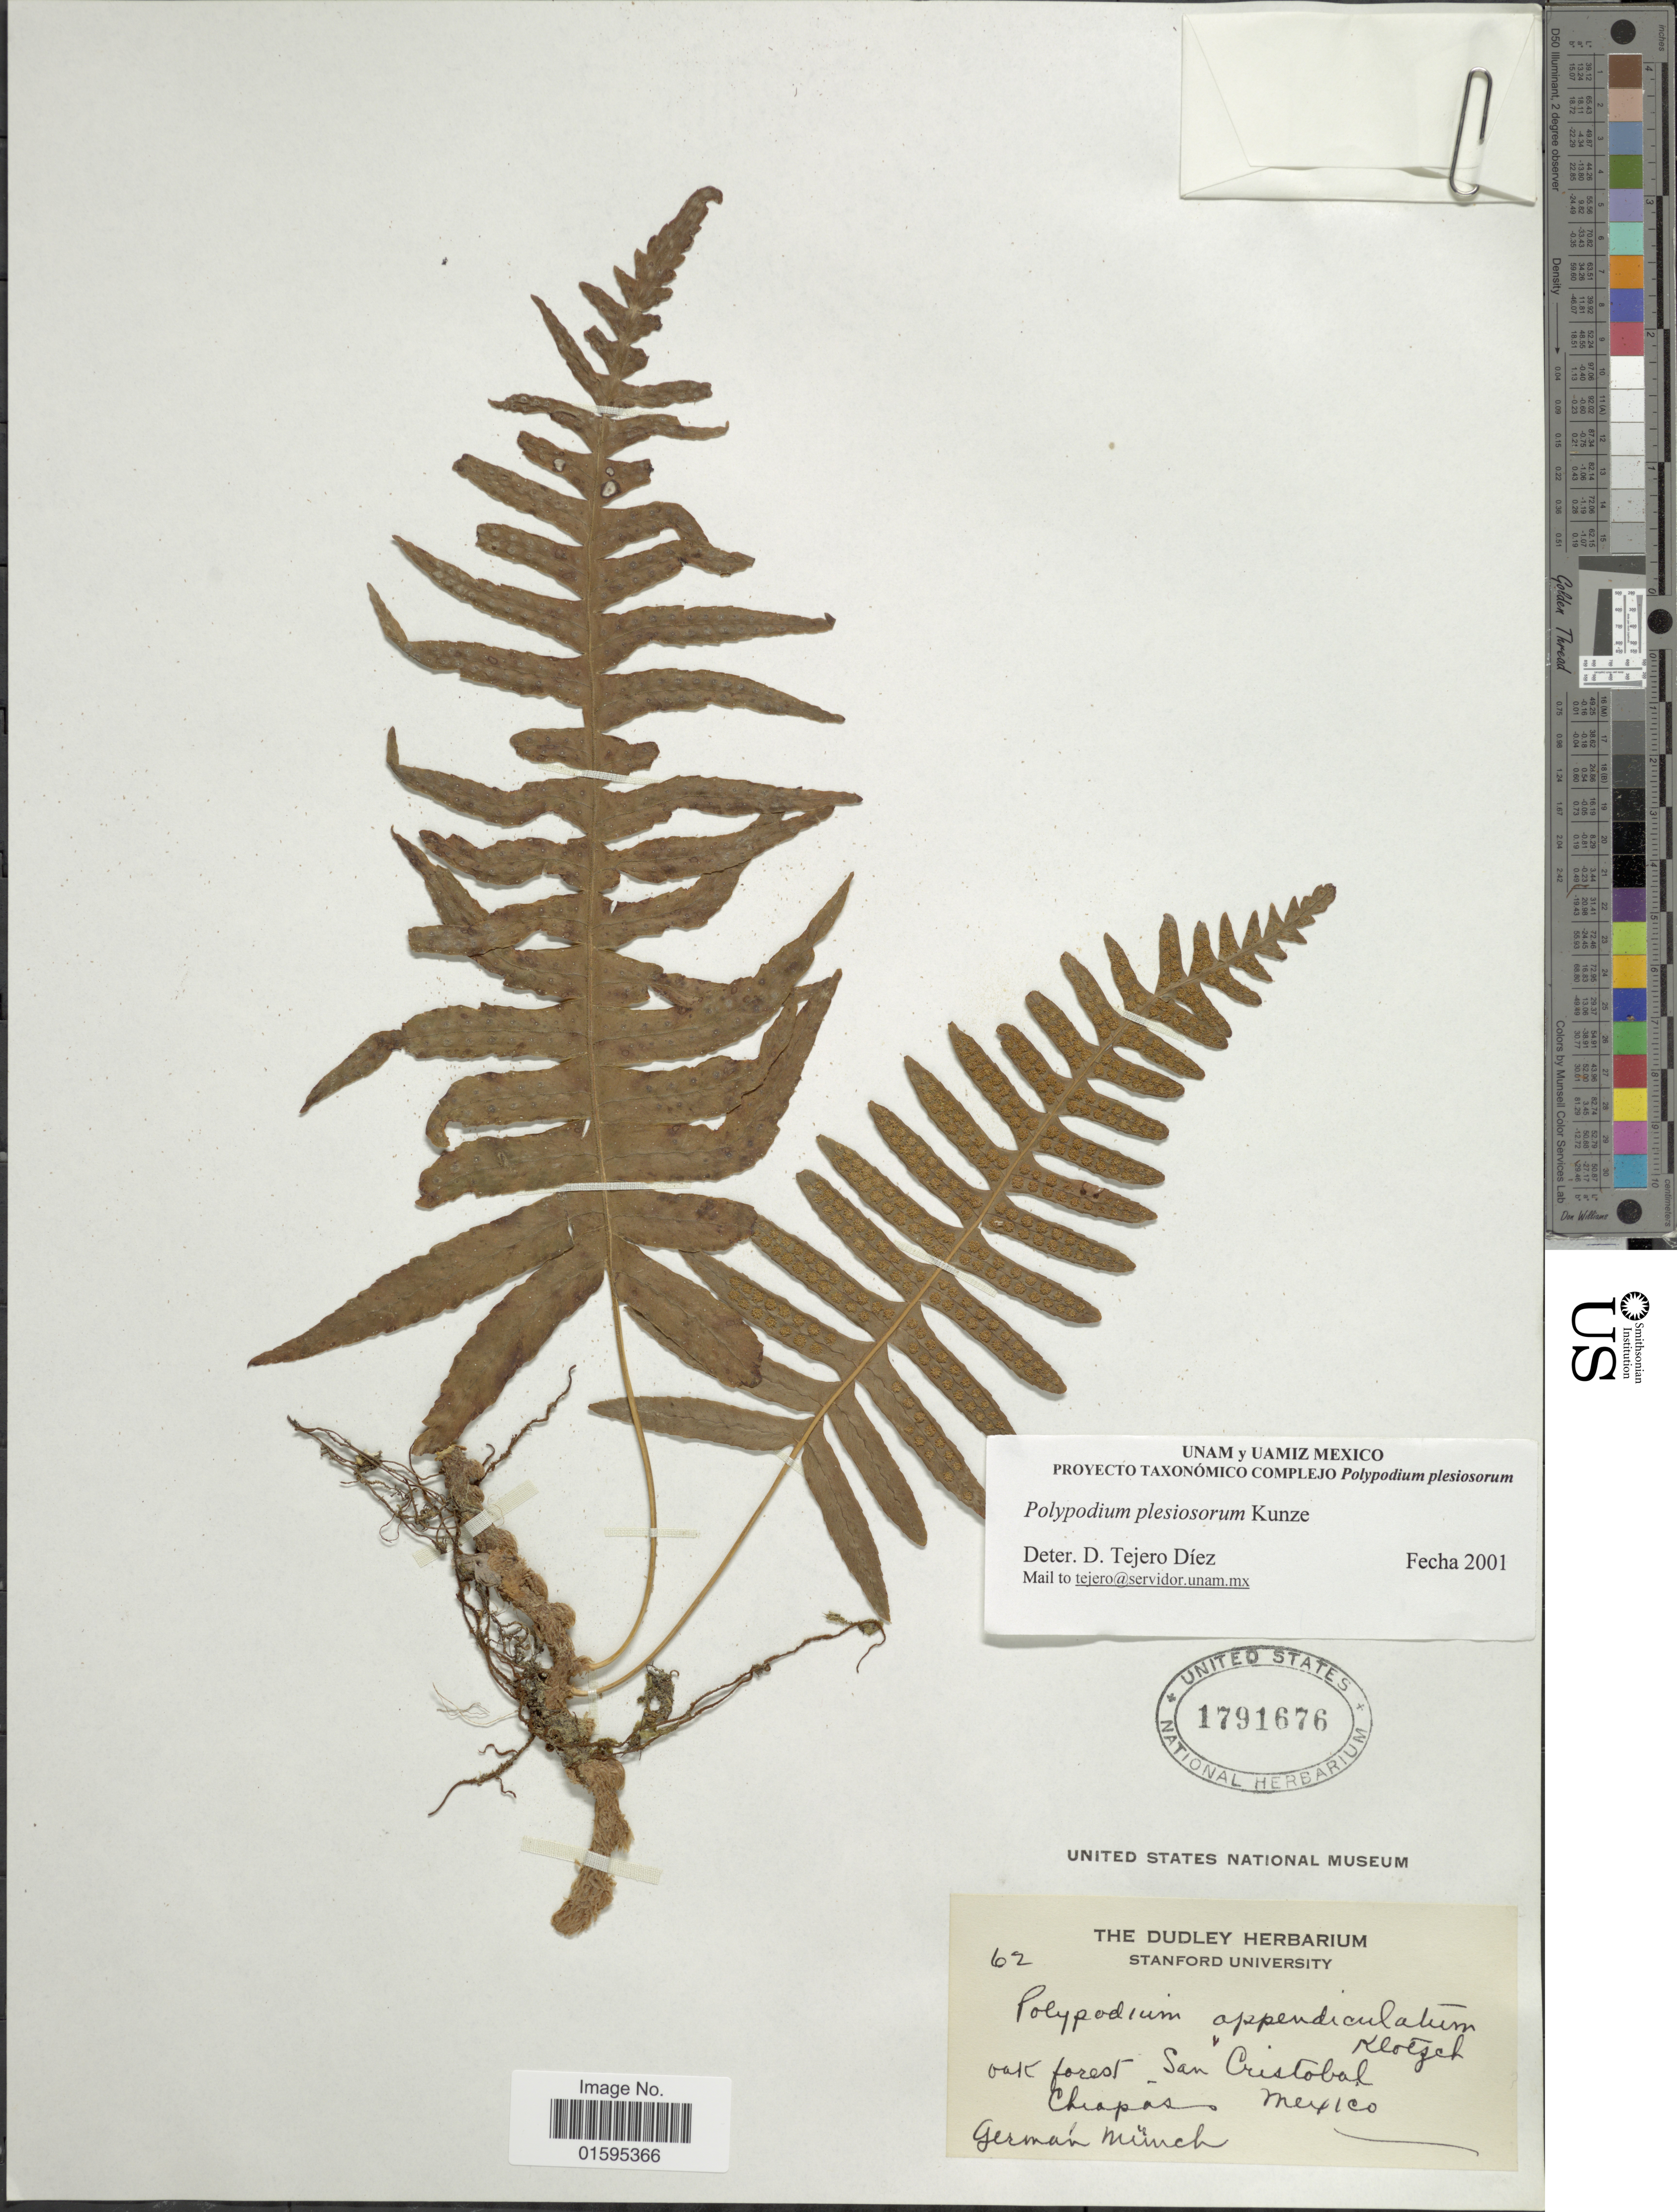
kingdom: Plantae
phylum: Tracheophyta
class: Polypodiopsida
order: Polypodiales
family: Polypodiaceae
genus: Polypodium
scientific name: Polypodium plesiosorum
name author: Kunze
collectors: G. Munch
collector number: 62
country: Mexico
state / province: Chiapas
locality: Oak forest, San Cristobal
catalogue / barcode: US 1791676